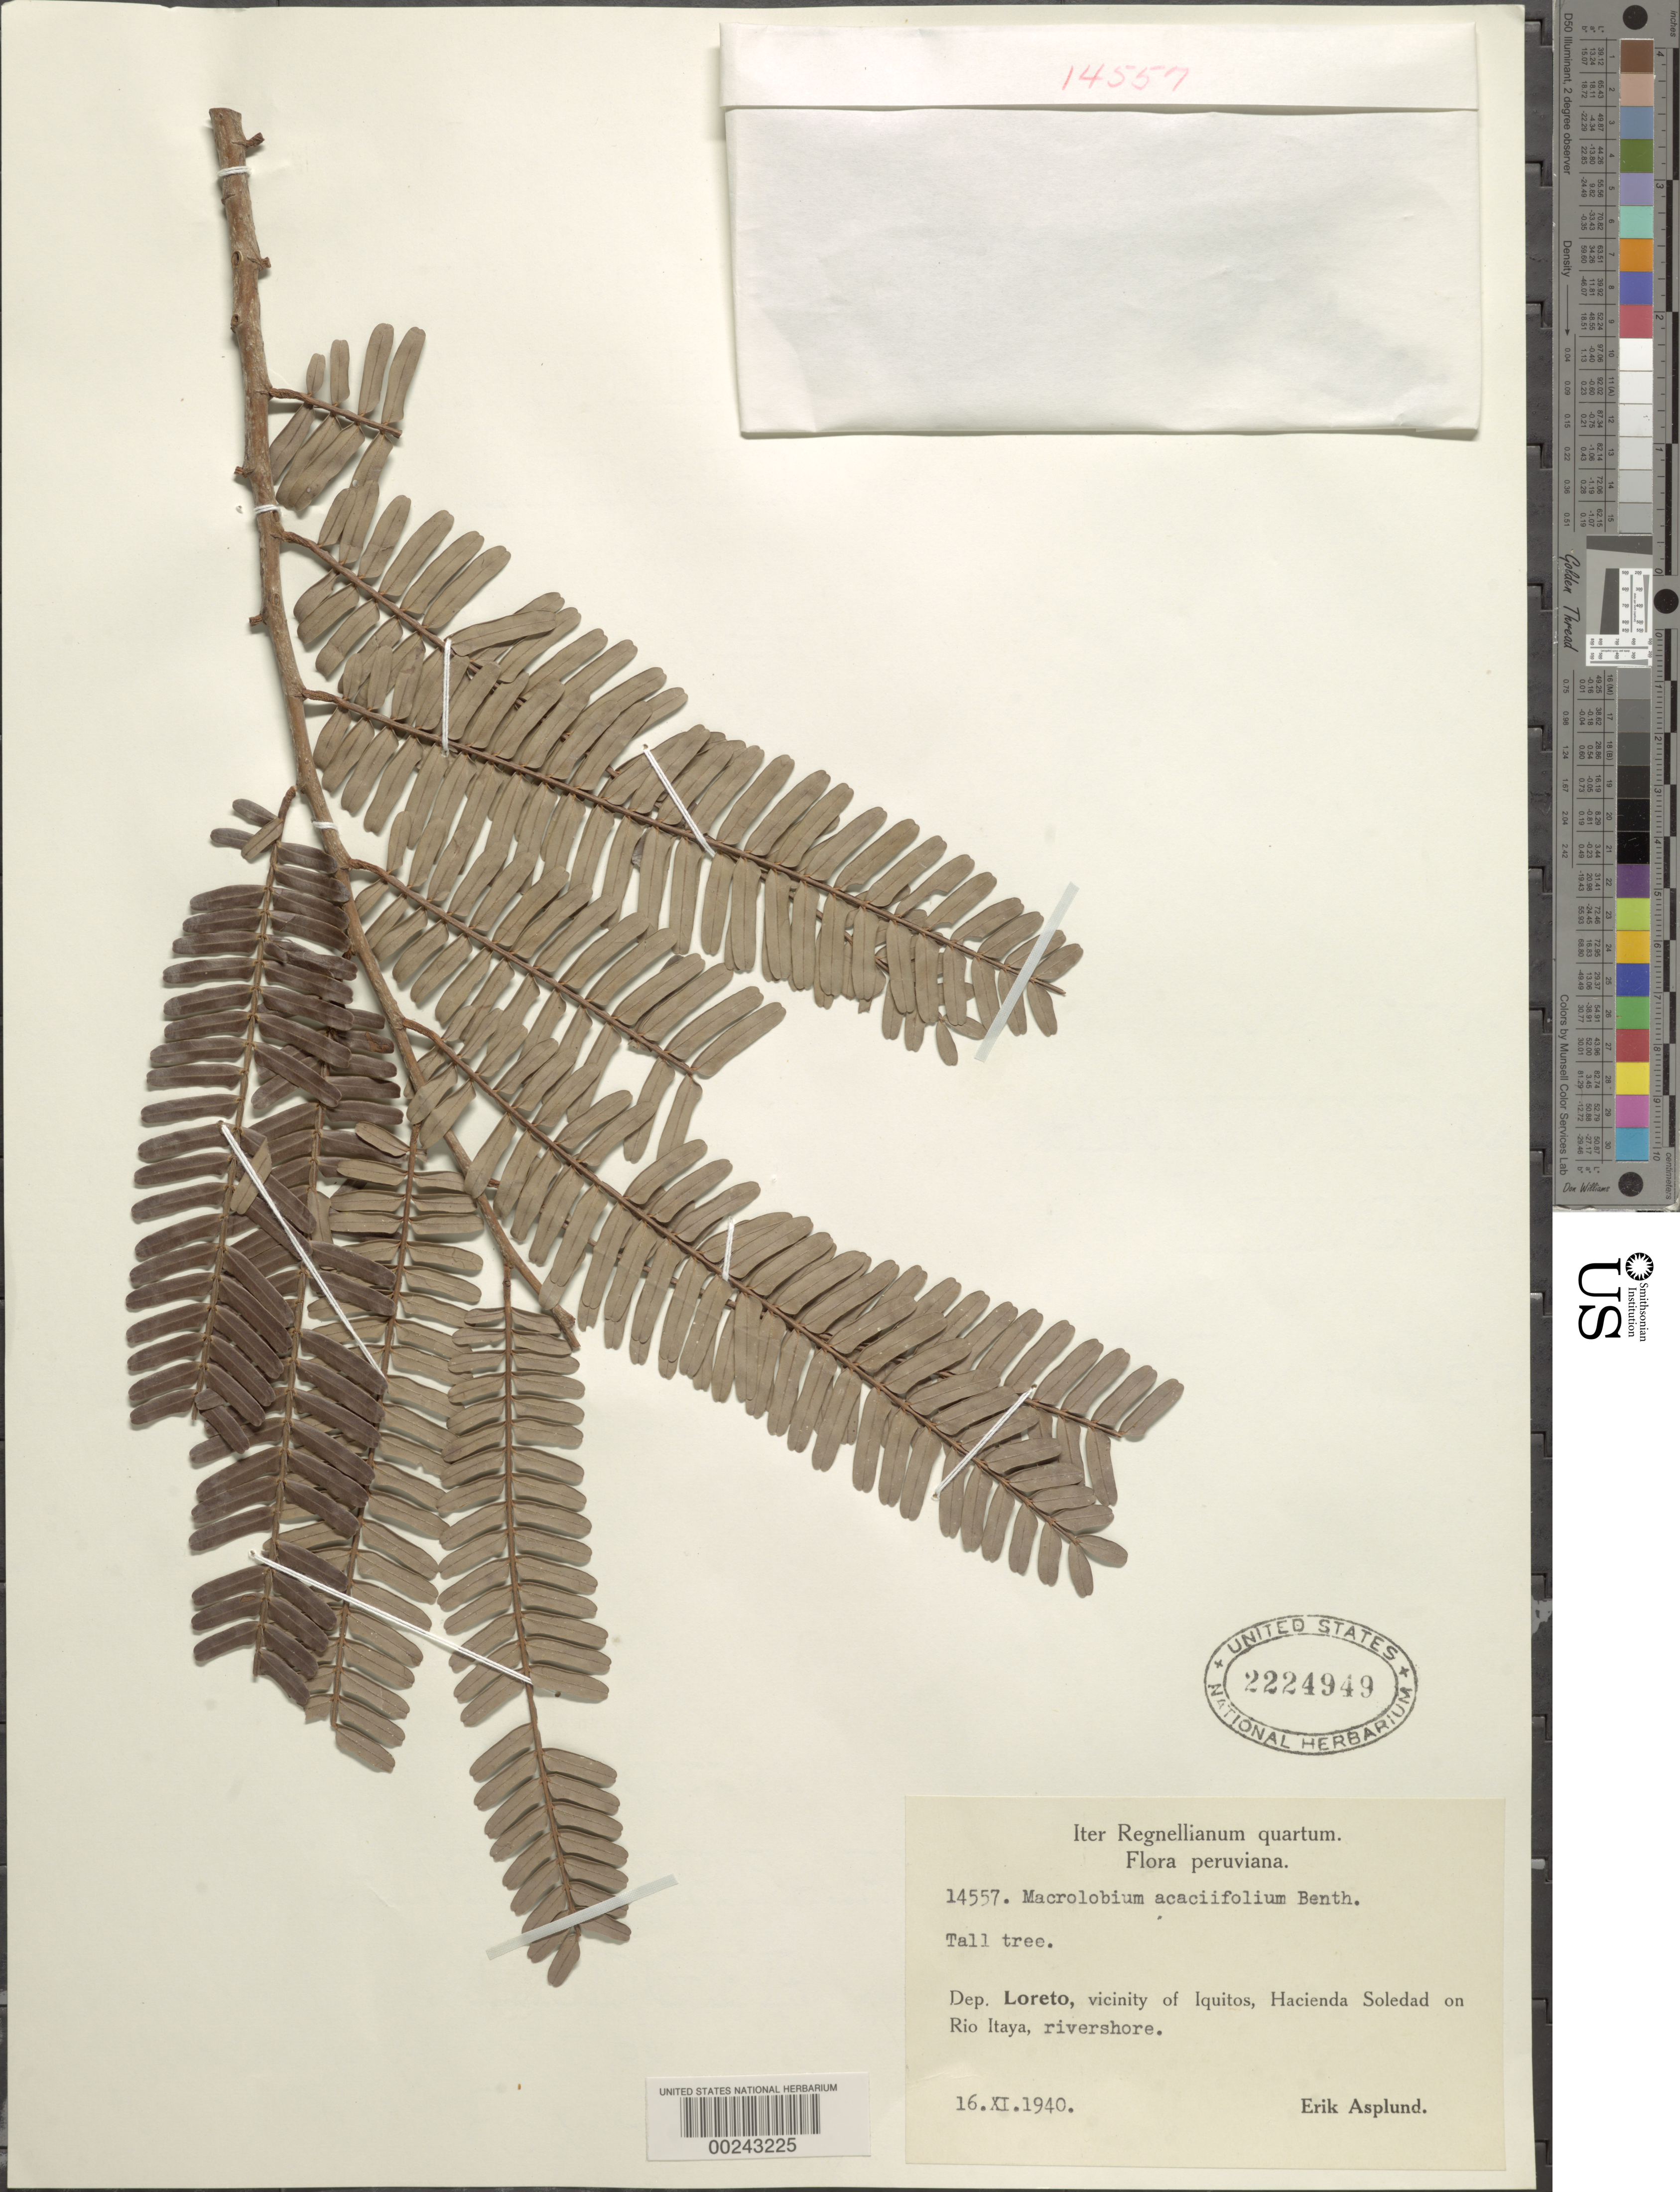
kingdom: Plantae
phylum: Tracheophyta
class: Magnoliopsida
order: Fabales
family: Fabaceae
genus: Macrolobium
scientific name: Macrolobium acaciifolium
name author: (Benth.) Benth.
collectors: E. Asplund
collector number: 14557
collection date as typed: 16 Nov 1940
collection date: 1940-11-16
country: Peru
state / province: Loreto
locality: Vicinity of iquitos, hacienda soledad on rio italya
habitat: Rivershore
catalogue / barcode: US 2224949